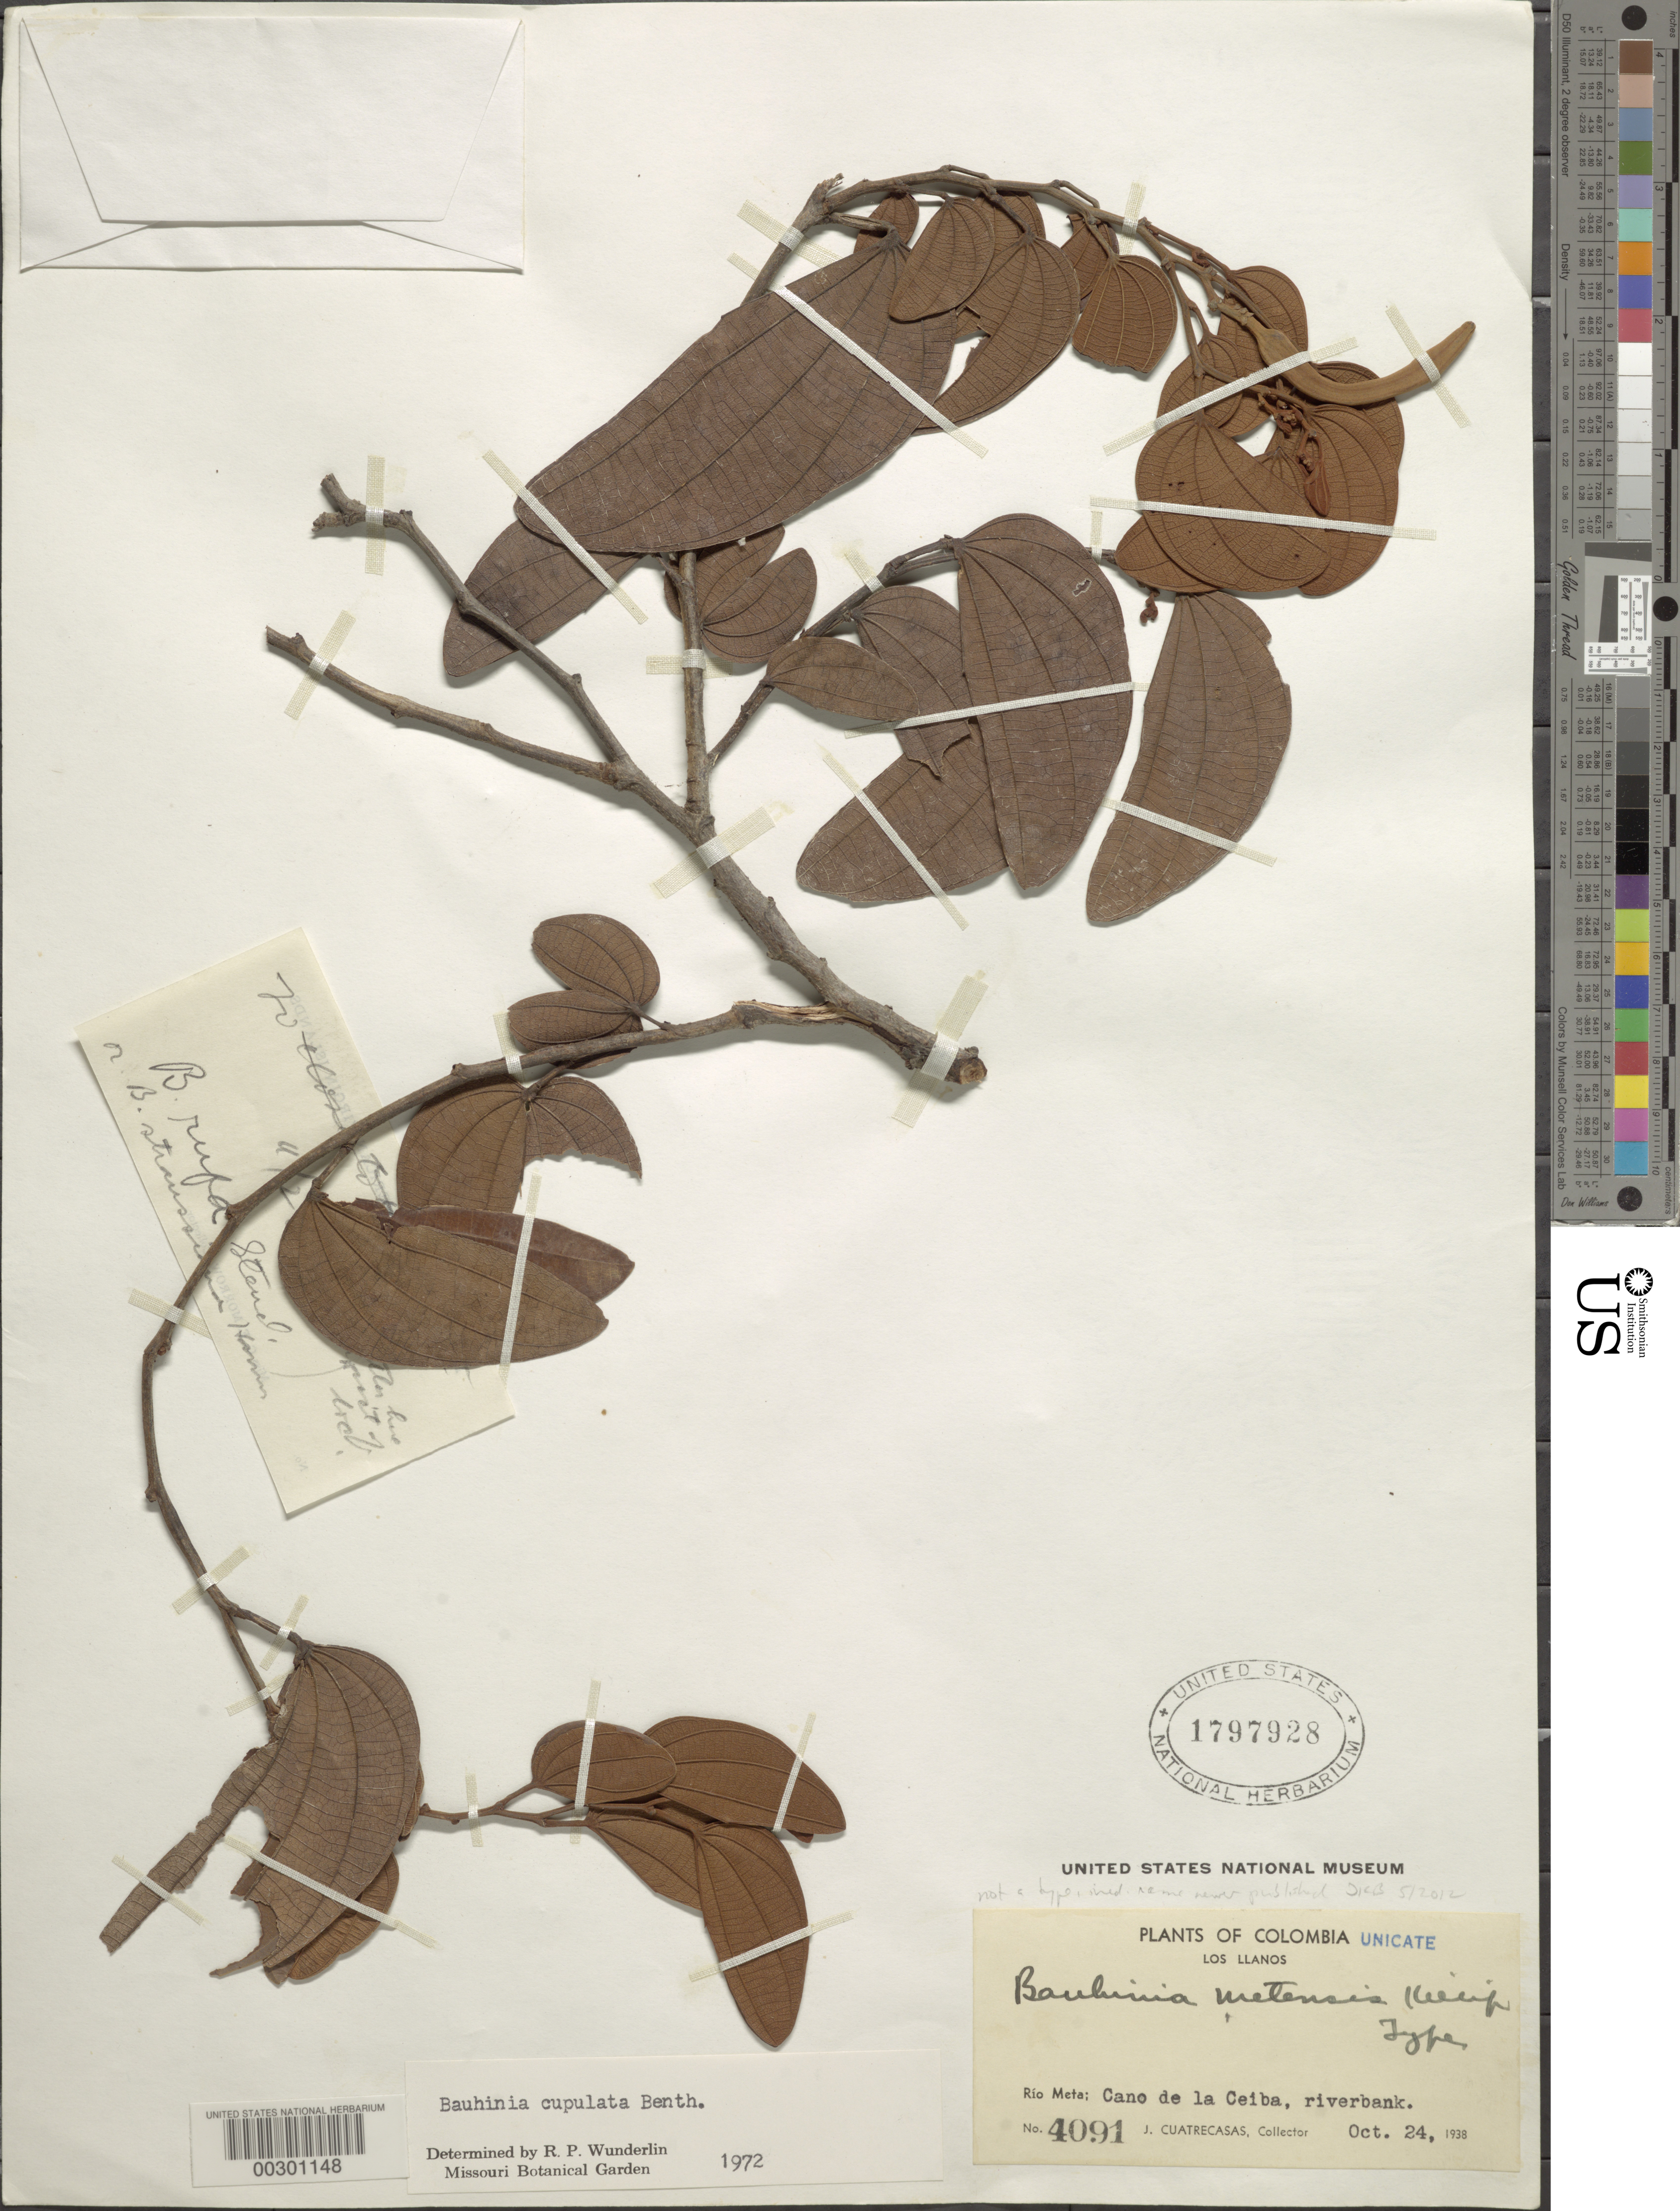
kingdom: Plantae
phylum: Tracheophyta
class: Magnoliopsida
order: Fabales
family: Fabaceae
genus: Bauhinia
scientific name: Bauhinia cupulata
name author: Benth.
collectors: J. Cuatrecasas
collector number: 4091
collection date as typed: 24 Oct 1938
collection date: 1938-10-24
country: Colombia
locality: Rio Meta: Canede la Ceiba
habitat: Riverbank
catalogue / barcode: US 1797928